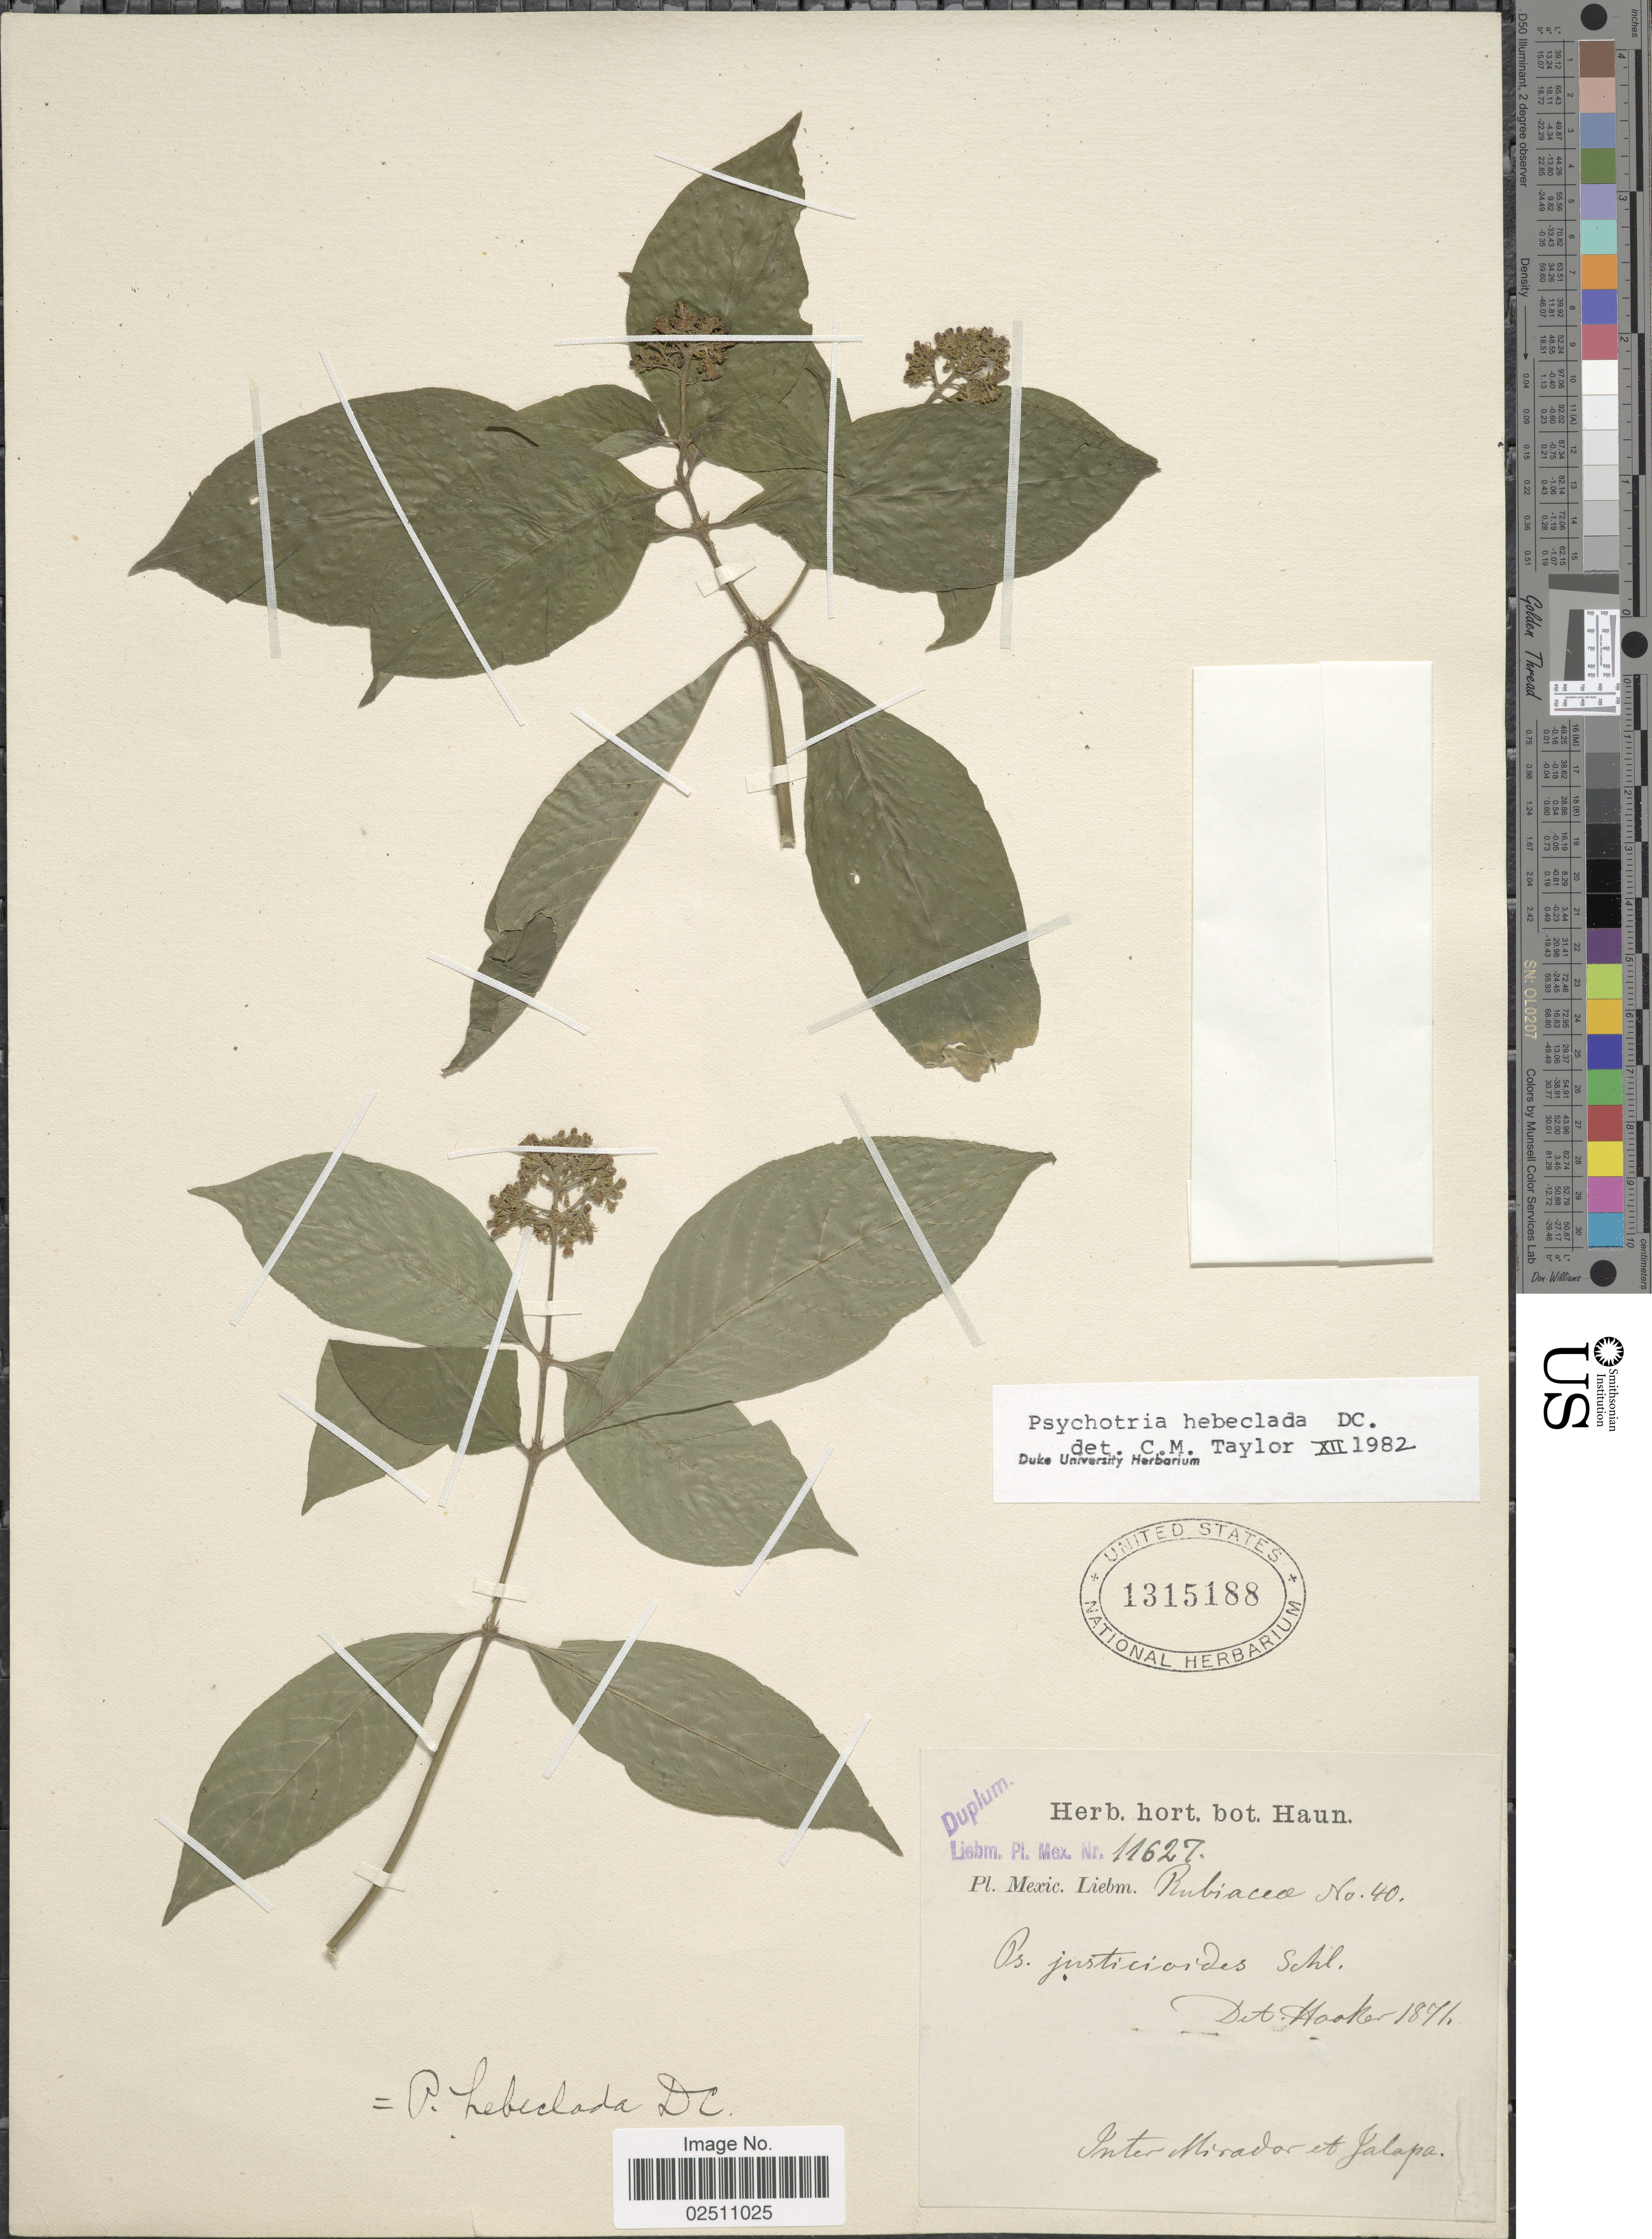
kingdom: Plantae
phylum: Tracheophyta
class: Magnoliopsida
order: Gentianales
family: Rubiaceae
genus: Psychotria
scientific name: Psychotria hebeclada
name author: DC.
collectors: Liebmann, --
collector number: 11627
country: Mexico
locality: Inter Mirador et Jalapa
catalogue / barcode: US 1315188